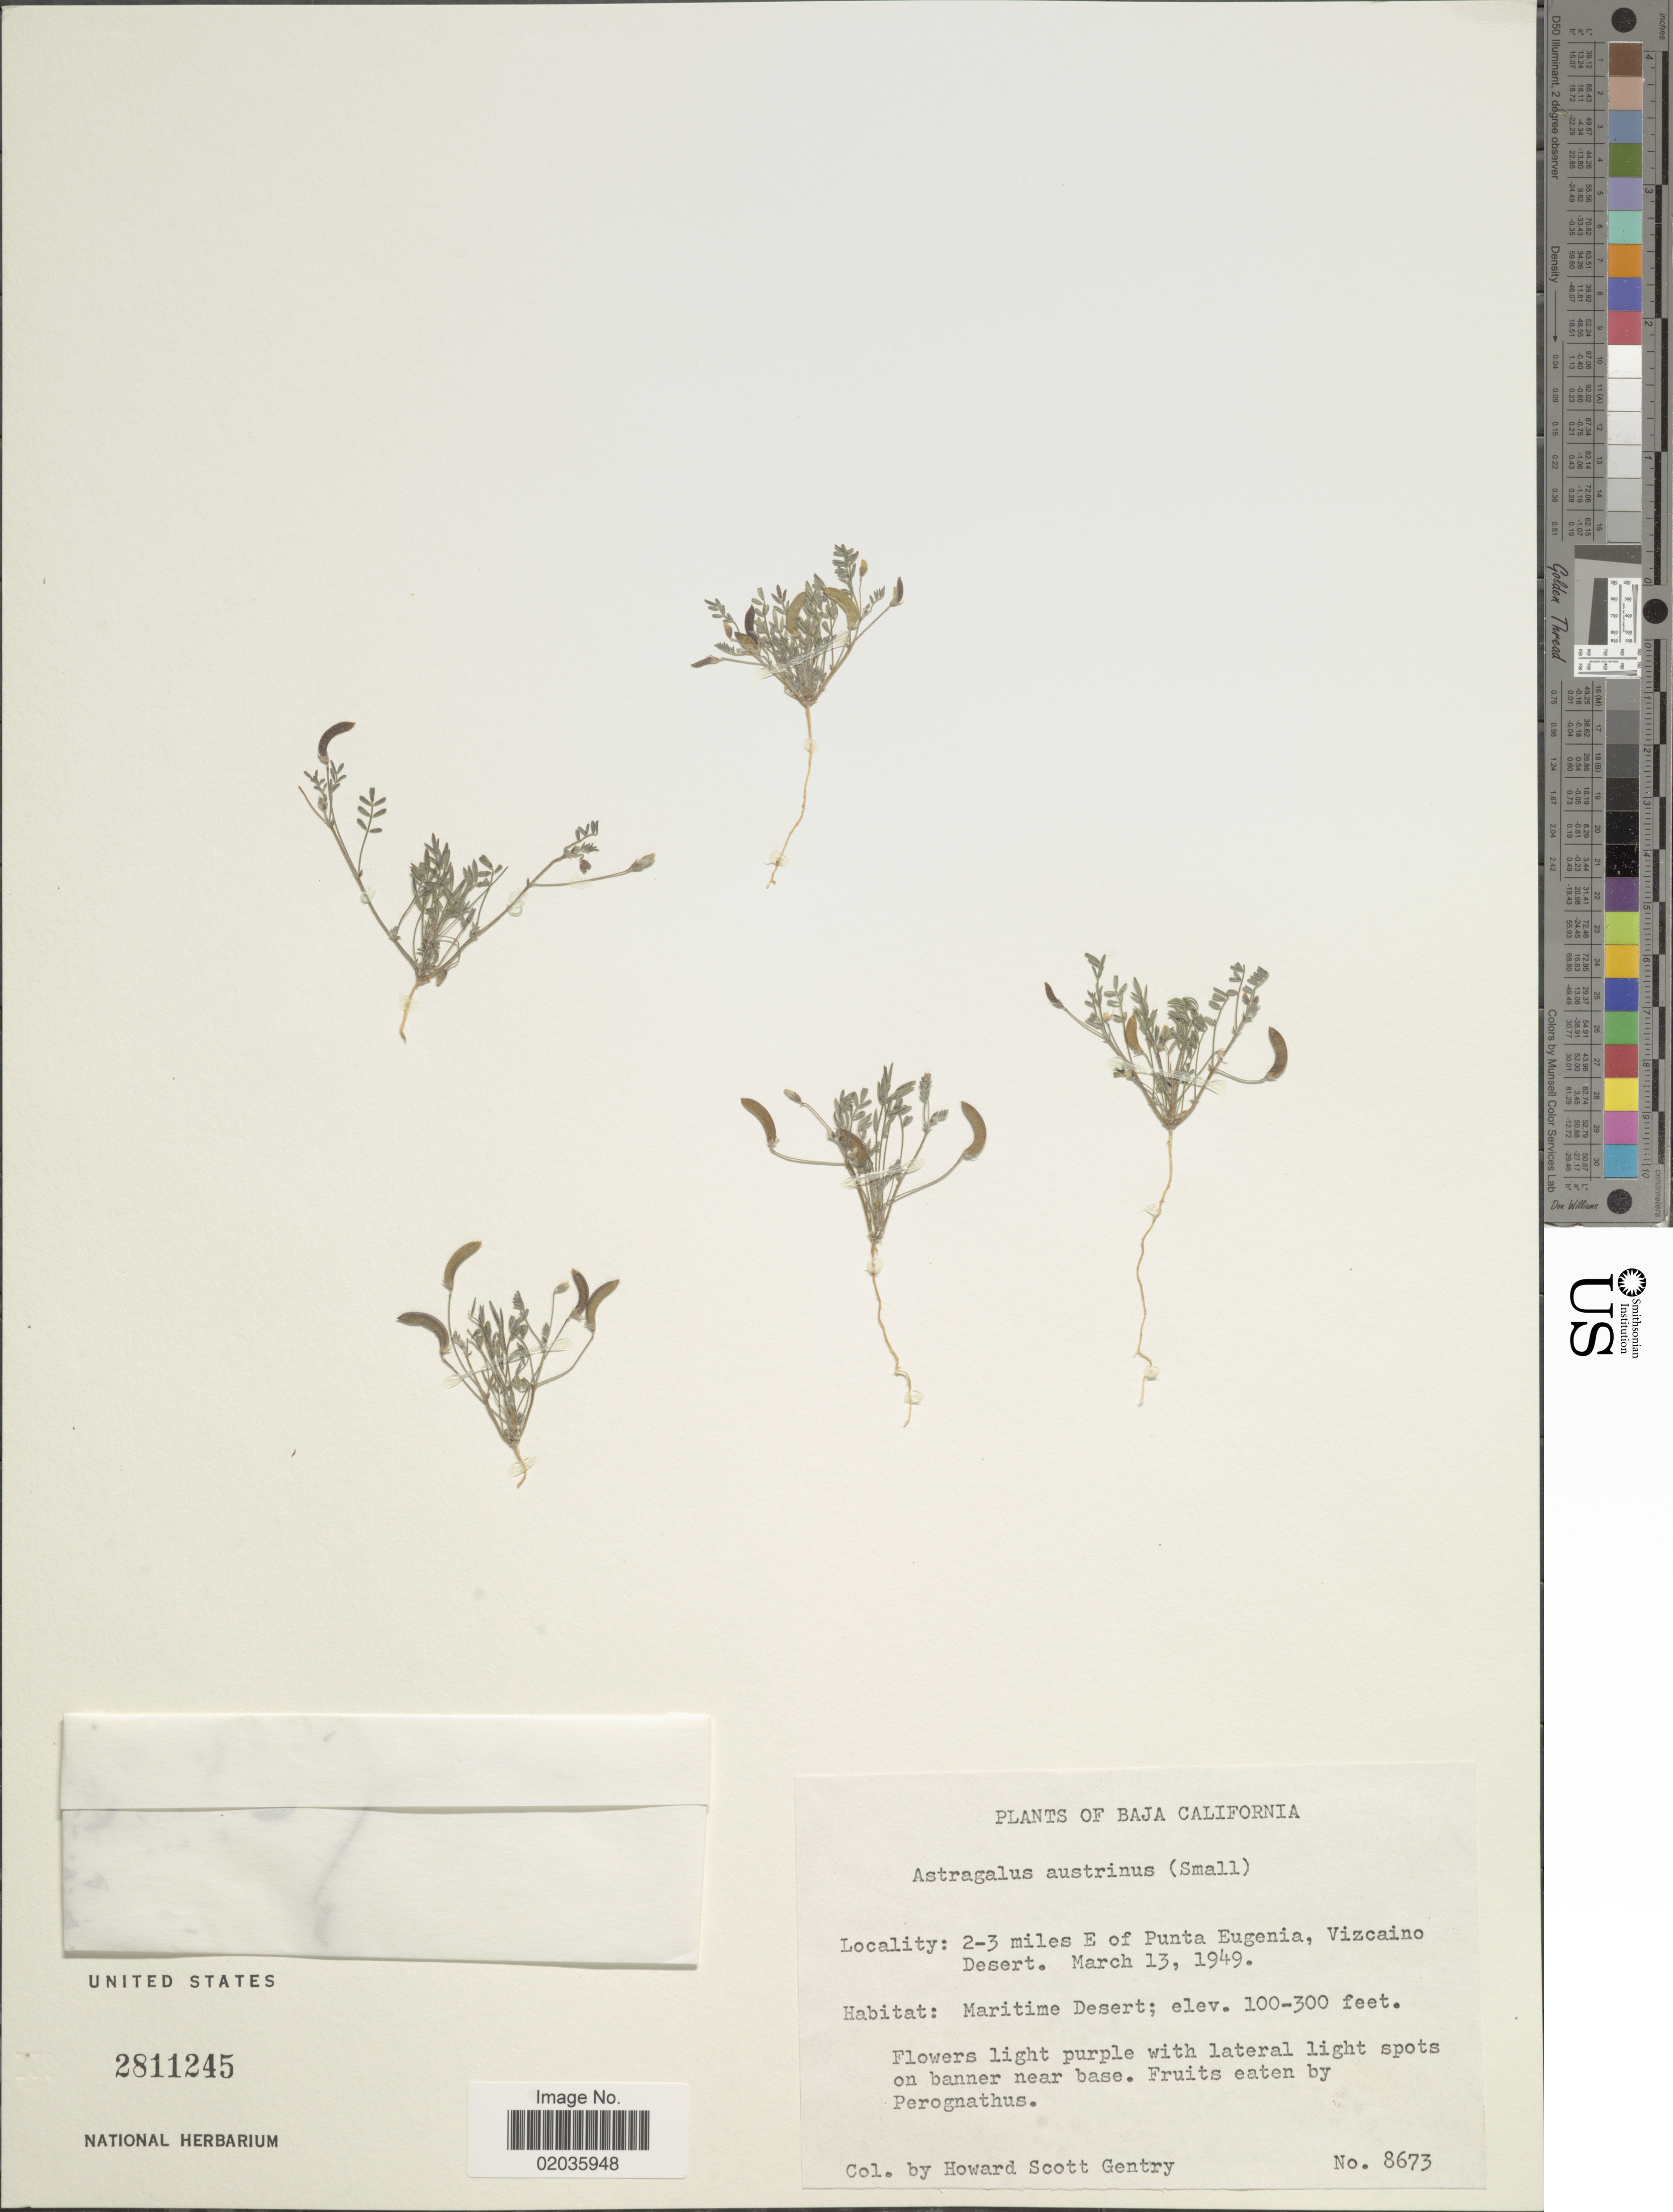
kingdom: Plantae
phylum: Tracheophyta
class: Magnoliopsida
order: Fabales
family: Fabaceae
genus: Astragalus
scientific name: Astragalus austrinus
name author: (Small) O.E. Schulz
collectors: H. S. Gentry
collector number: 8673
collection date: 1949-03-13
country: Mexico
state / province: Baja California Sur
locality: Baja California. 2-3 miles E of Punta Eugenia, Vizcaino Desert.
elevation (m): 30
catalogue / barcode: US 2811245